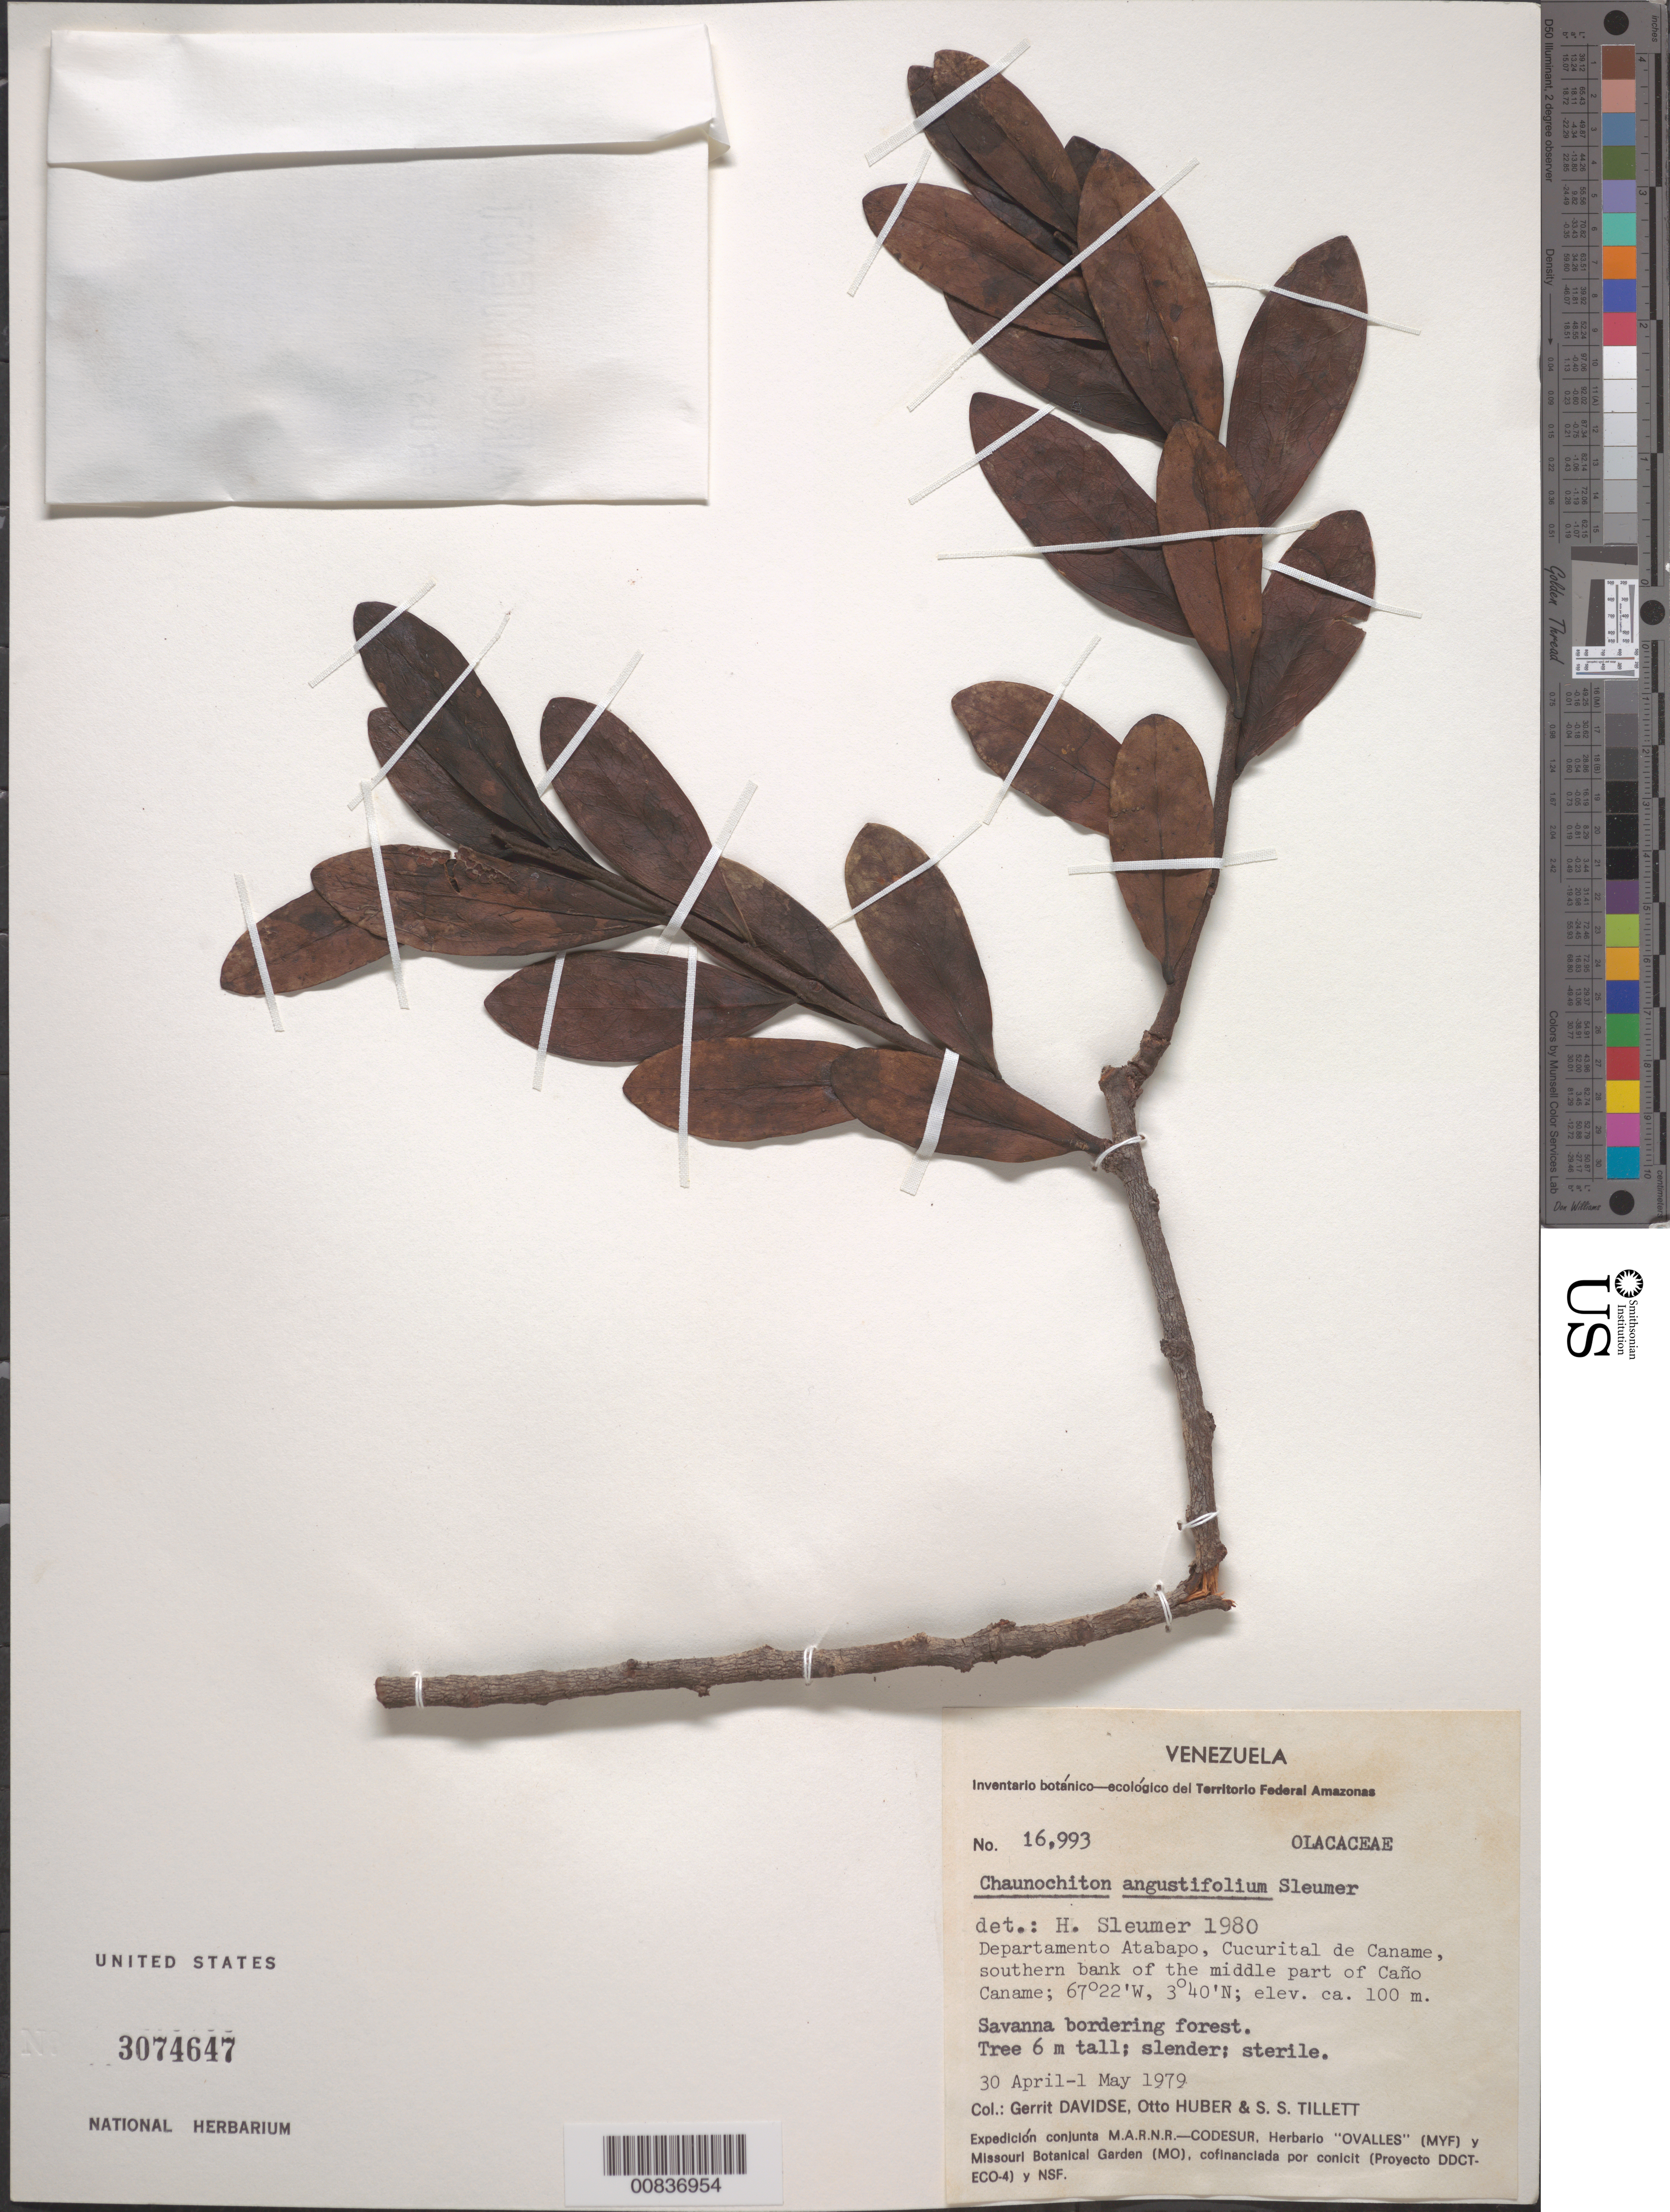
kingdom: Plantae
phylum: Tracheophyta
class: Magnoliopsida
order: Santalales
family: Aptandraceae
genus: Chaunochiton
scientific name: Chaunochiton angustifolium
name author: Sleumer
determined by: Sleumer, H. O.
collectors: G. Davidse, O. Huber & S. S. Tillett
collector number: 16993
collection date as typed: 30-Apr-79 to 1-May-79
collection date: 1979-04-30/1979-05-01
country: Venezuela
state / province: Amazonas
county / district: Atabapo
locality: Cucurital de Caname, southern bank of the middle part of Caño Caname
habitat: Savanna bordering forest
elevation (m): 100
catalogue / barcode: US 3074647